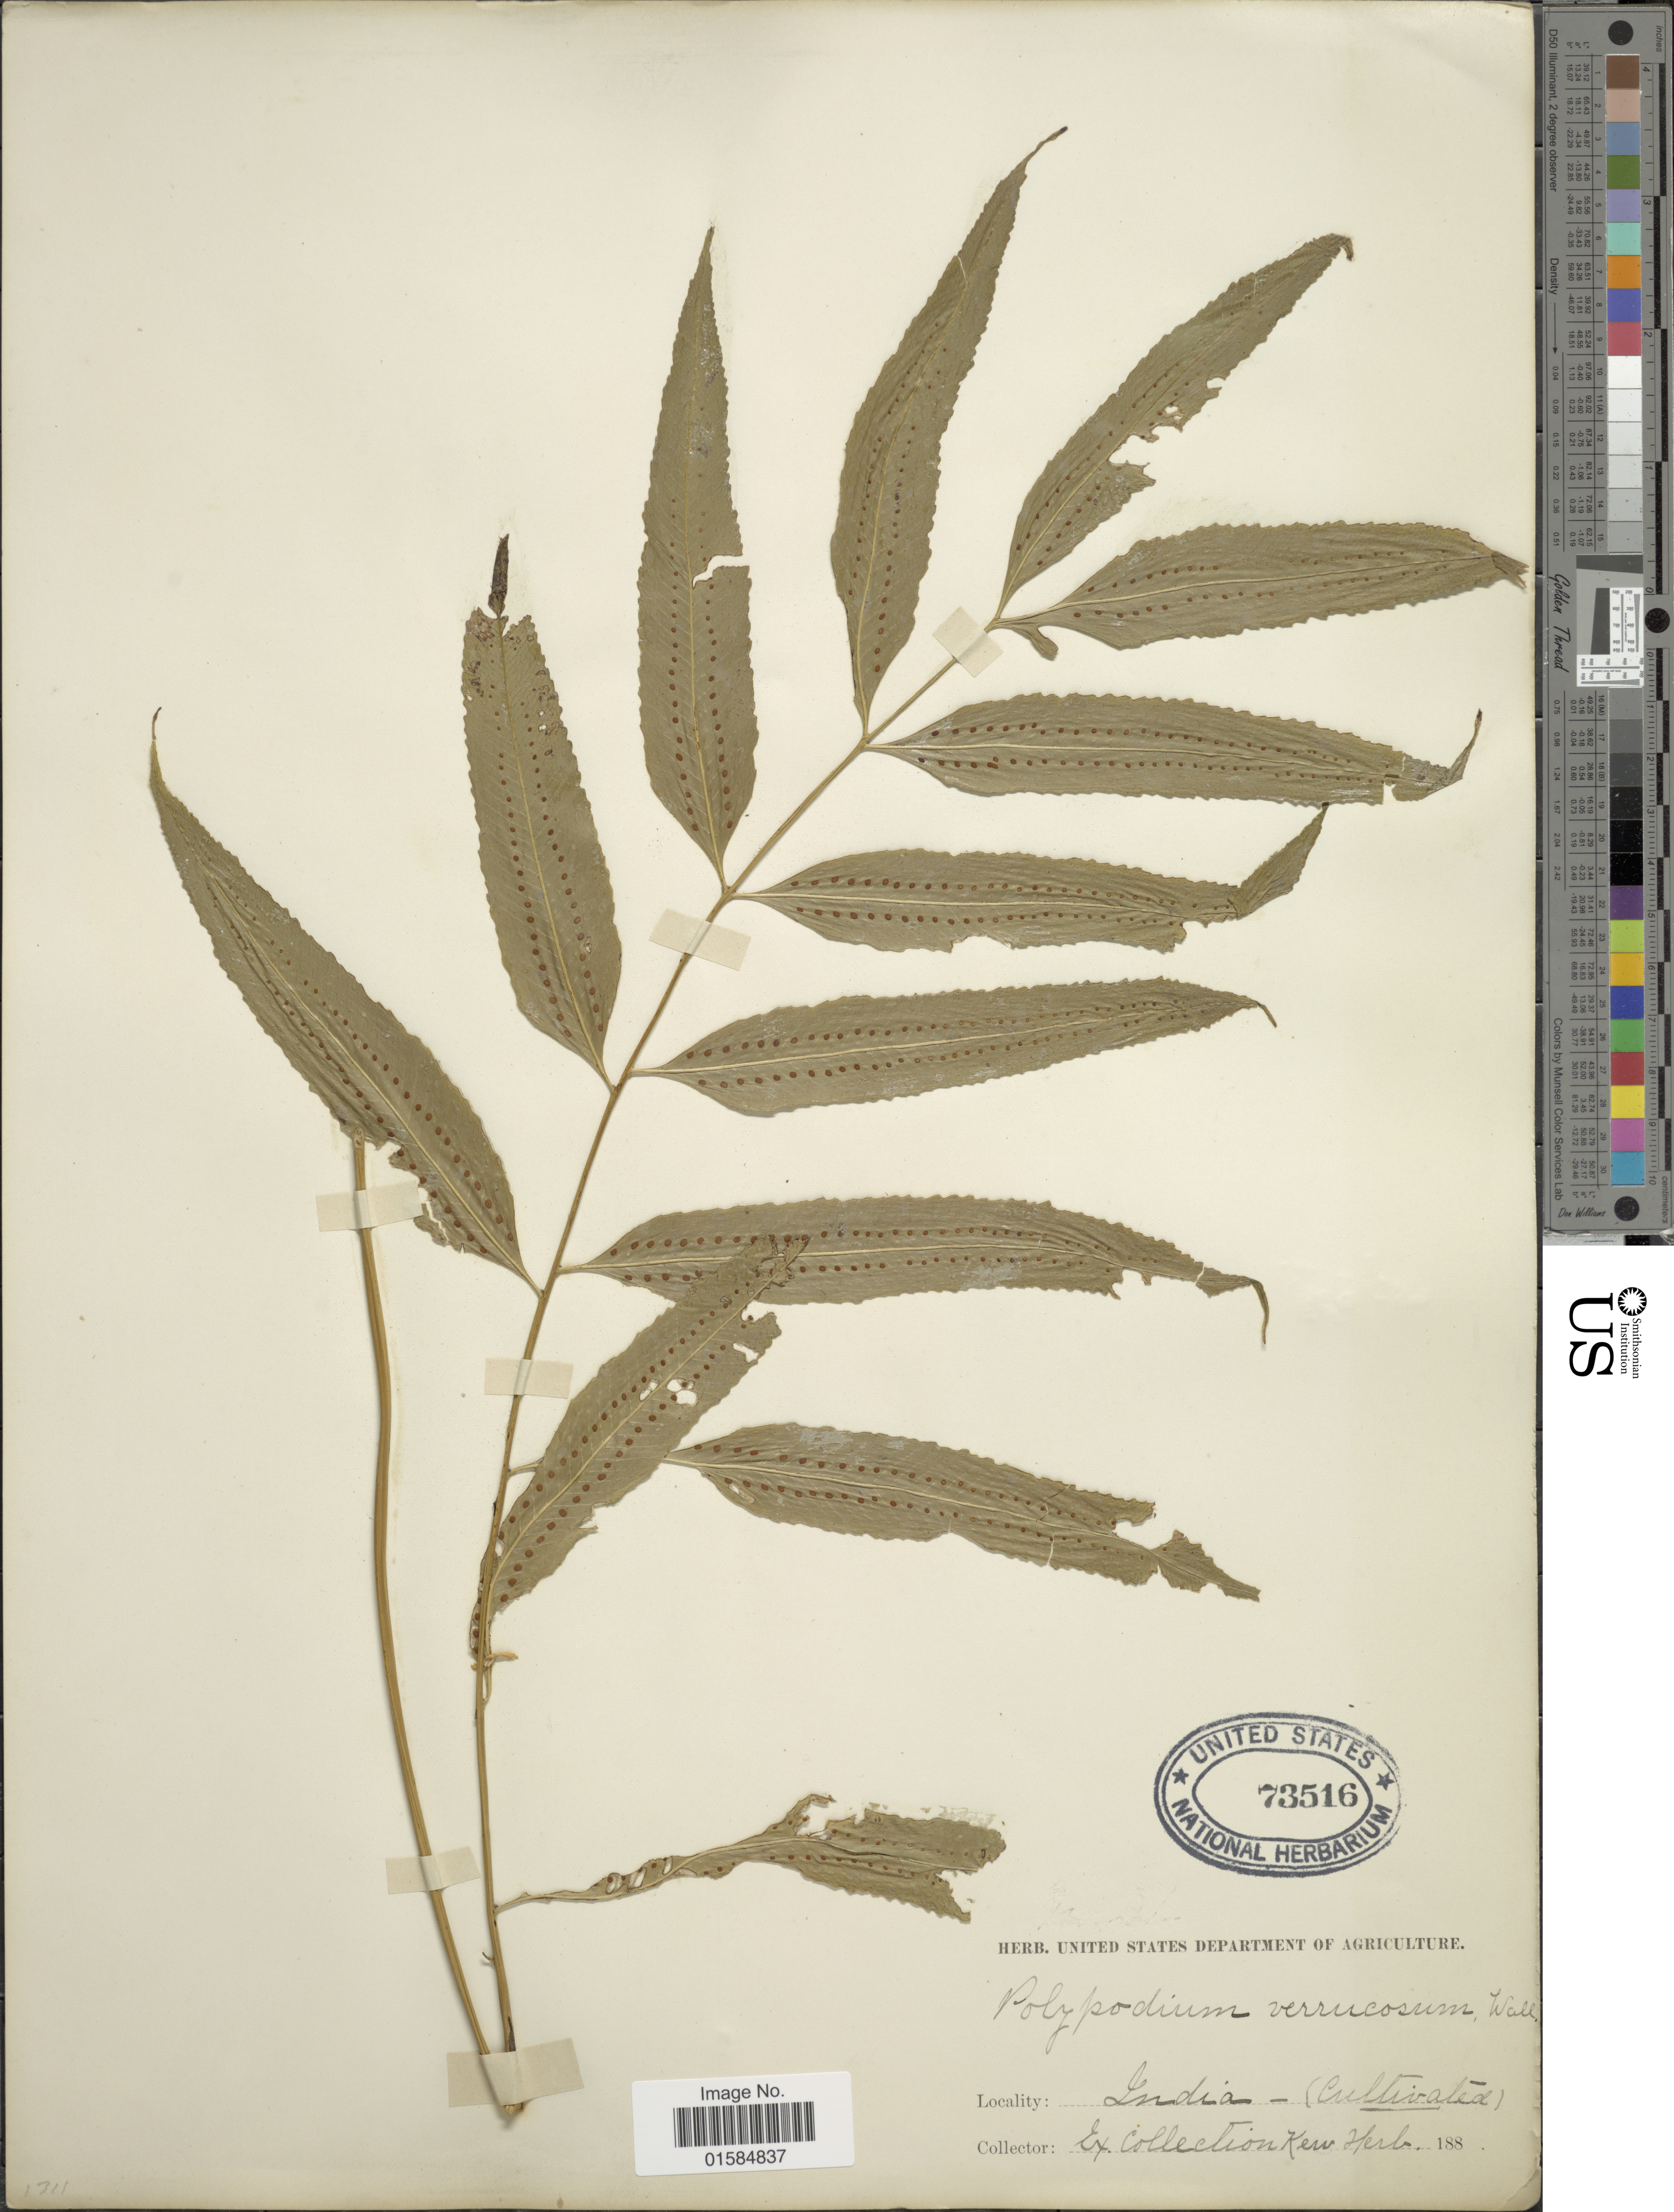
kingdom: Plantae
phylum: Tracheophyta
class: Polypodiopsida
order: Polypodiales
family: Polypodiaceae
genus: Goniophlebium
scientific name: Goniophlebium subauriculatum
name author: (Blume) C. Presl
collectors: ex Herb. Kew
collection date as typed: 188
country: India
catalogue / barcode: US 73516